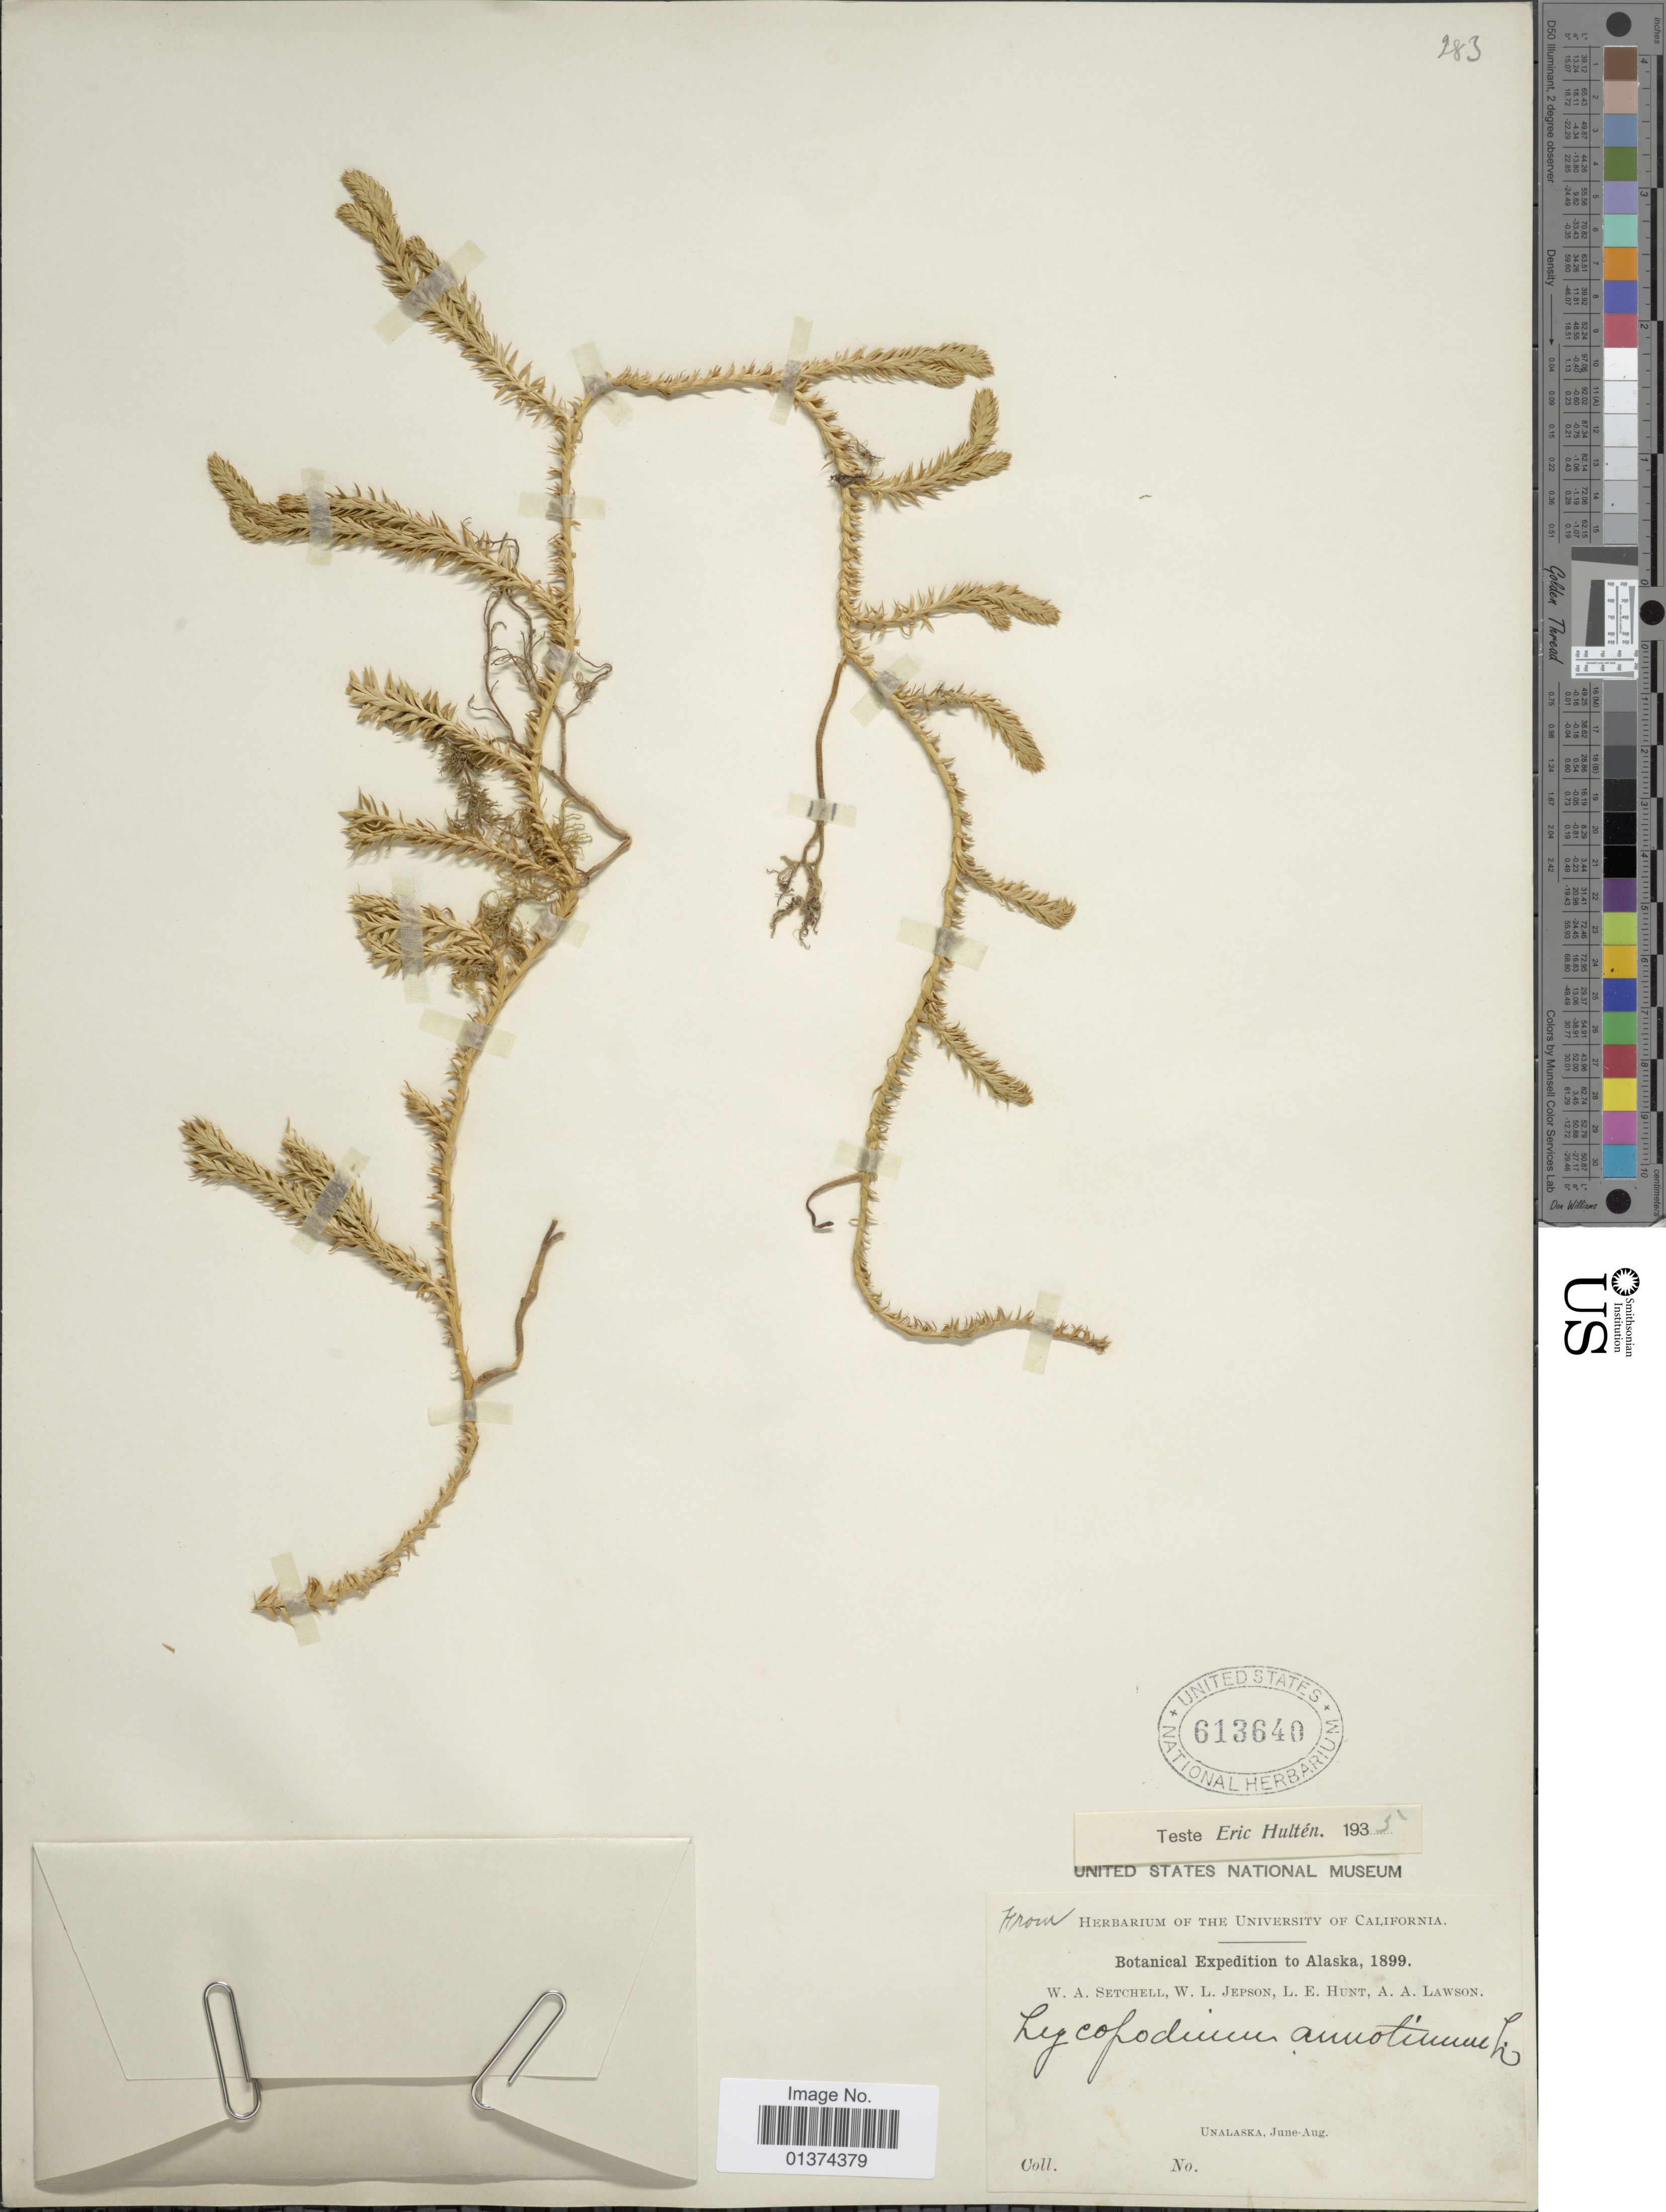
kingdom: Plantae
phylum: Tracheophyta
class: Lycopodiopsida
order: Lycopodiales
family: Lycopodiaceae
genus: Spinulum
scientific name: Spinulum annotinum subsp. annotinum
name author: (L.) A. Haines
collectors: W. Setchell, W. L. Jepson, L. Hunt & A. A. Lawson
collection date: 1899-06/1899-08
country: United States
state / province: Alaska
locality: Unalaska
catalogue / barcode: US 613640